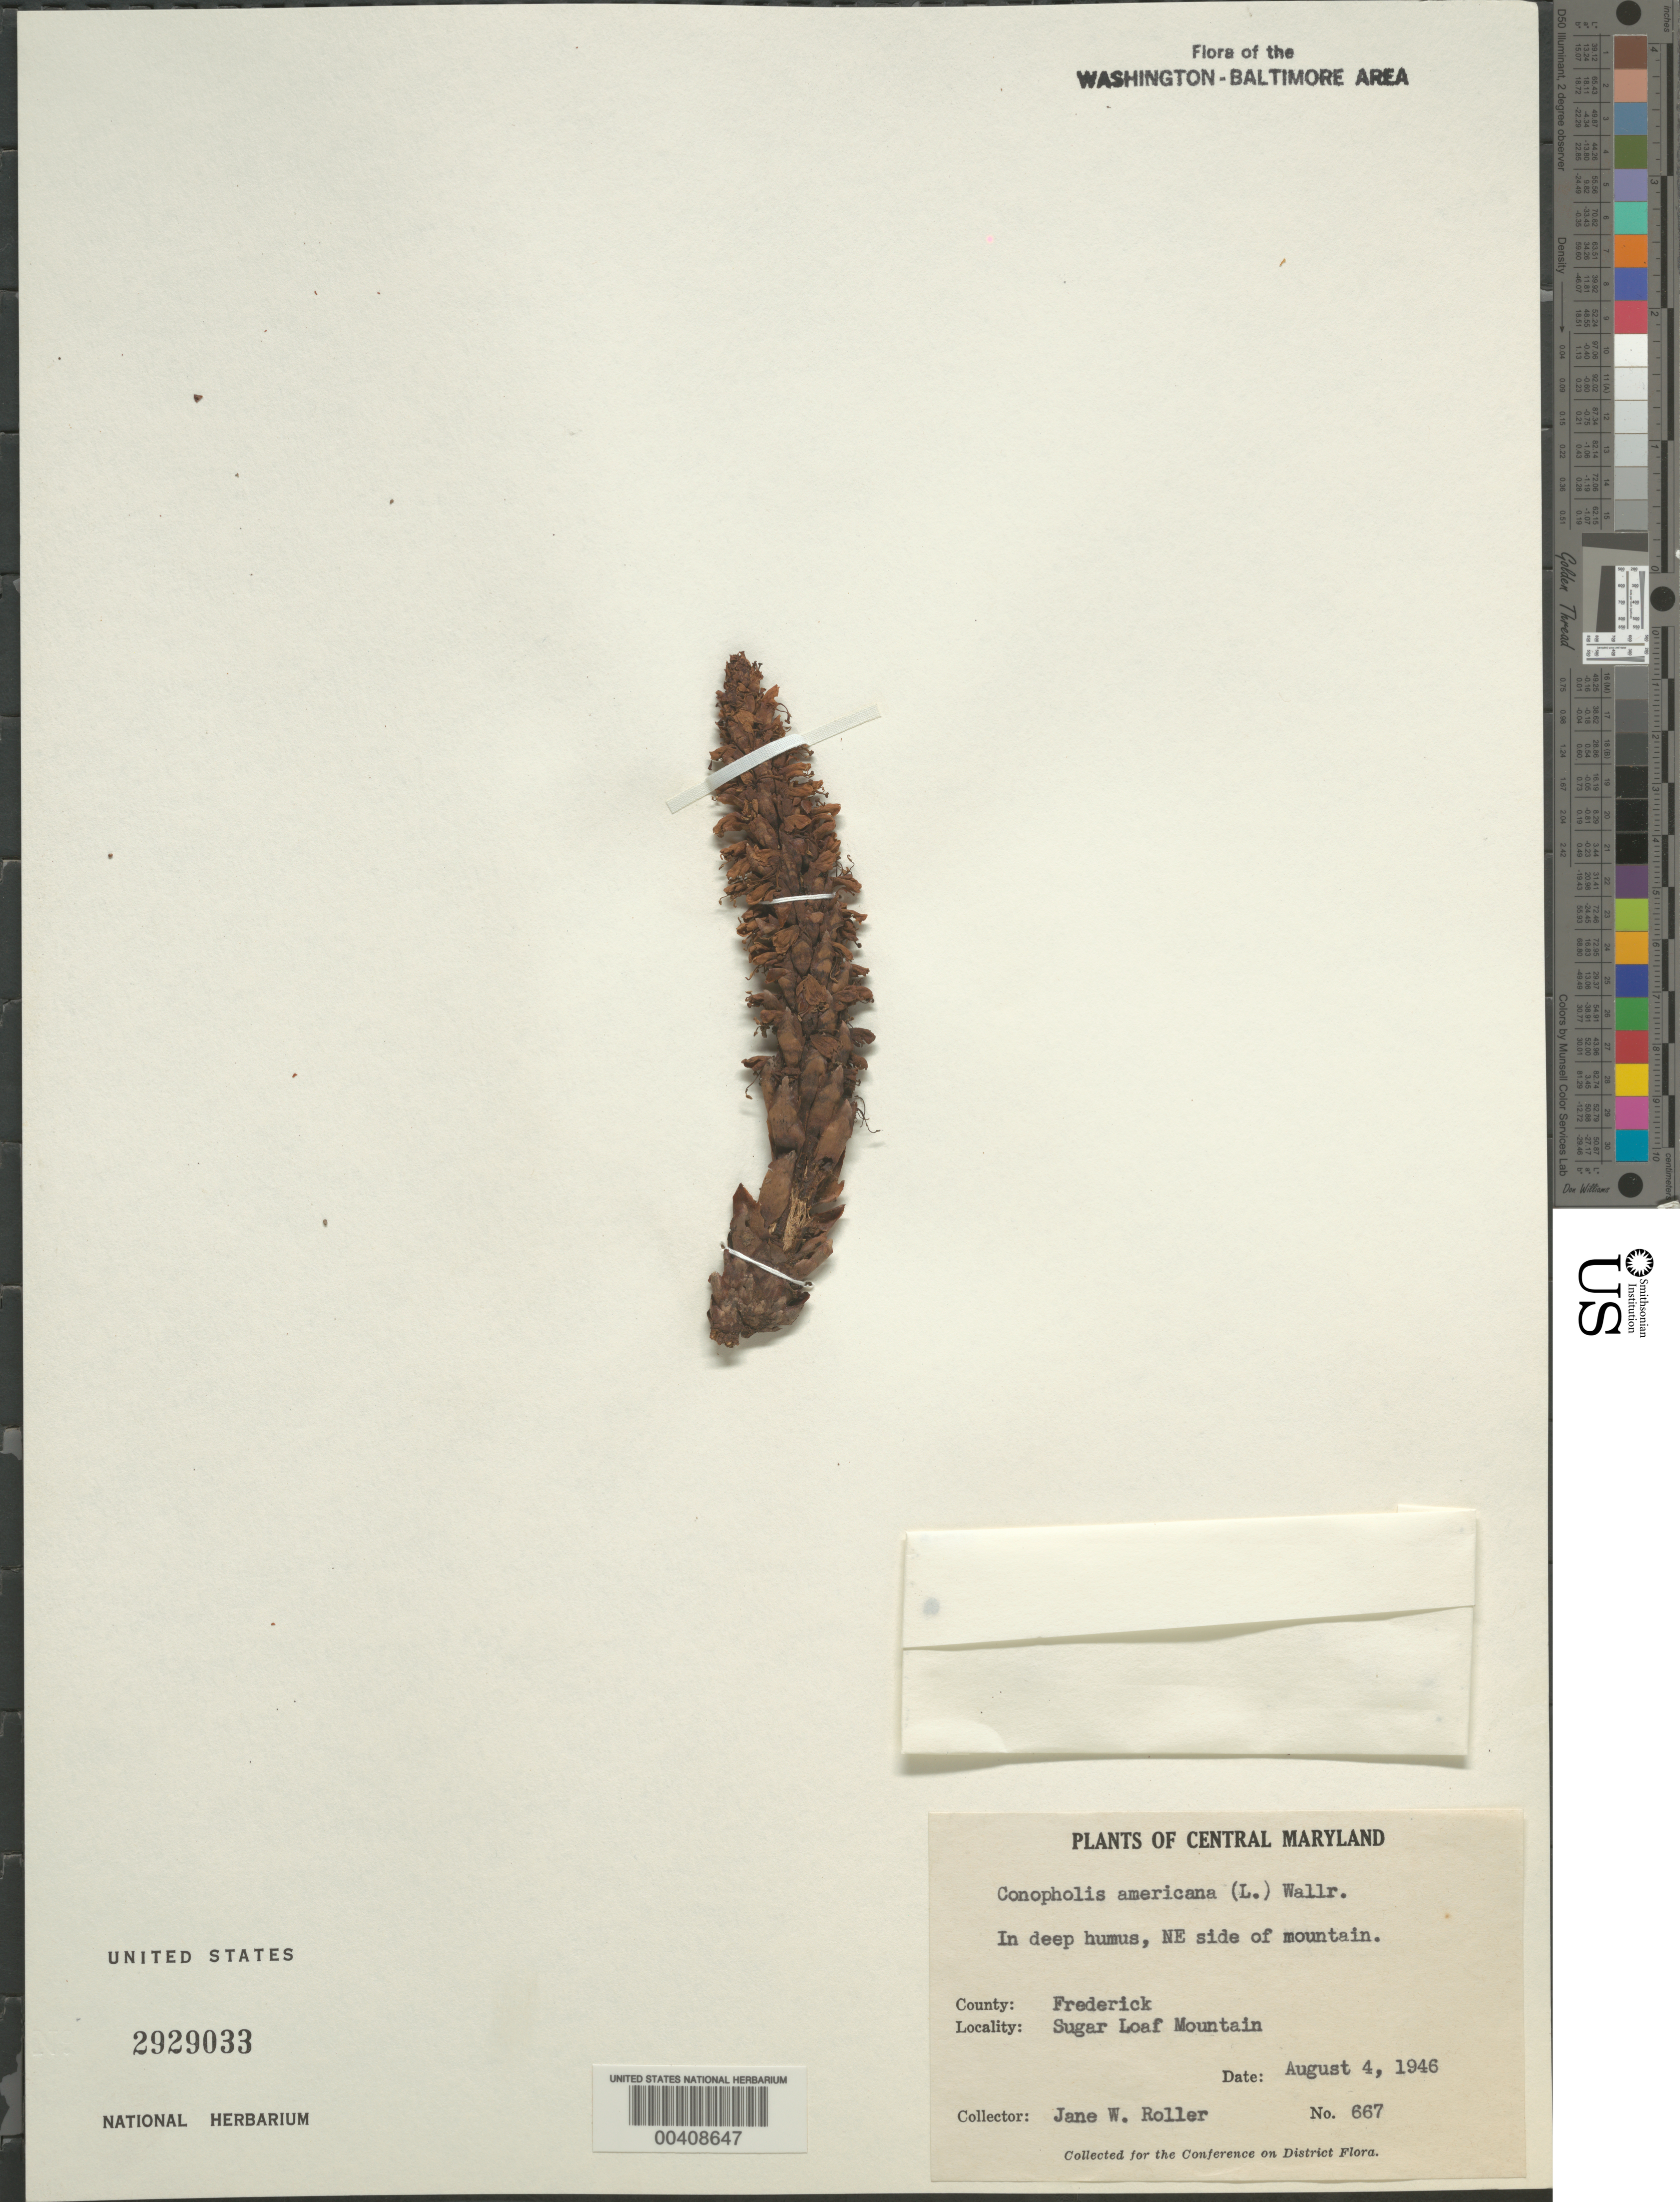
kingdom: Plantae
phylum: Tracheophyta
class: Magnoliopsida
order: Lamiales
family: Orobanchaceae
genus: Conopholis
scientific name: Conopholis americana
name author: (L. f.) Wallr.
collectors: J. W. Roller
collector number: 667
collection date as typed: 04 Aug 1946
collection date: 1946-08-04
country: United States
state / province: Maryland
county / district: Frederick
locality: Sugar Loaf Mountain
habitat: Deep humus, NE side of mountain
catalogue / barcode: US 2929033